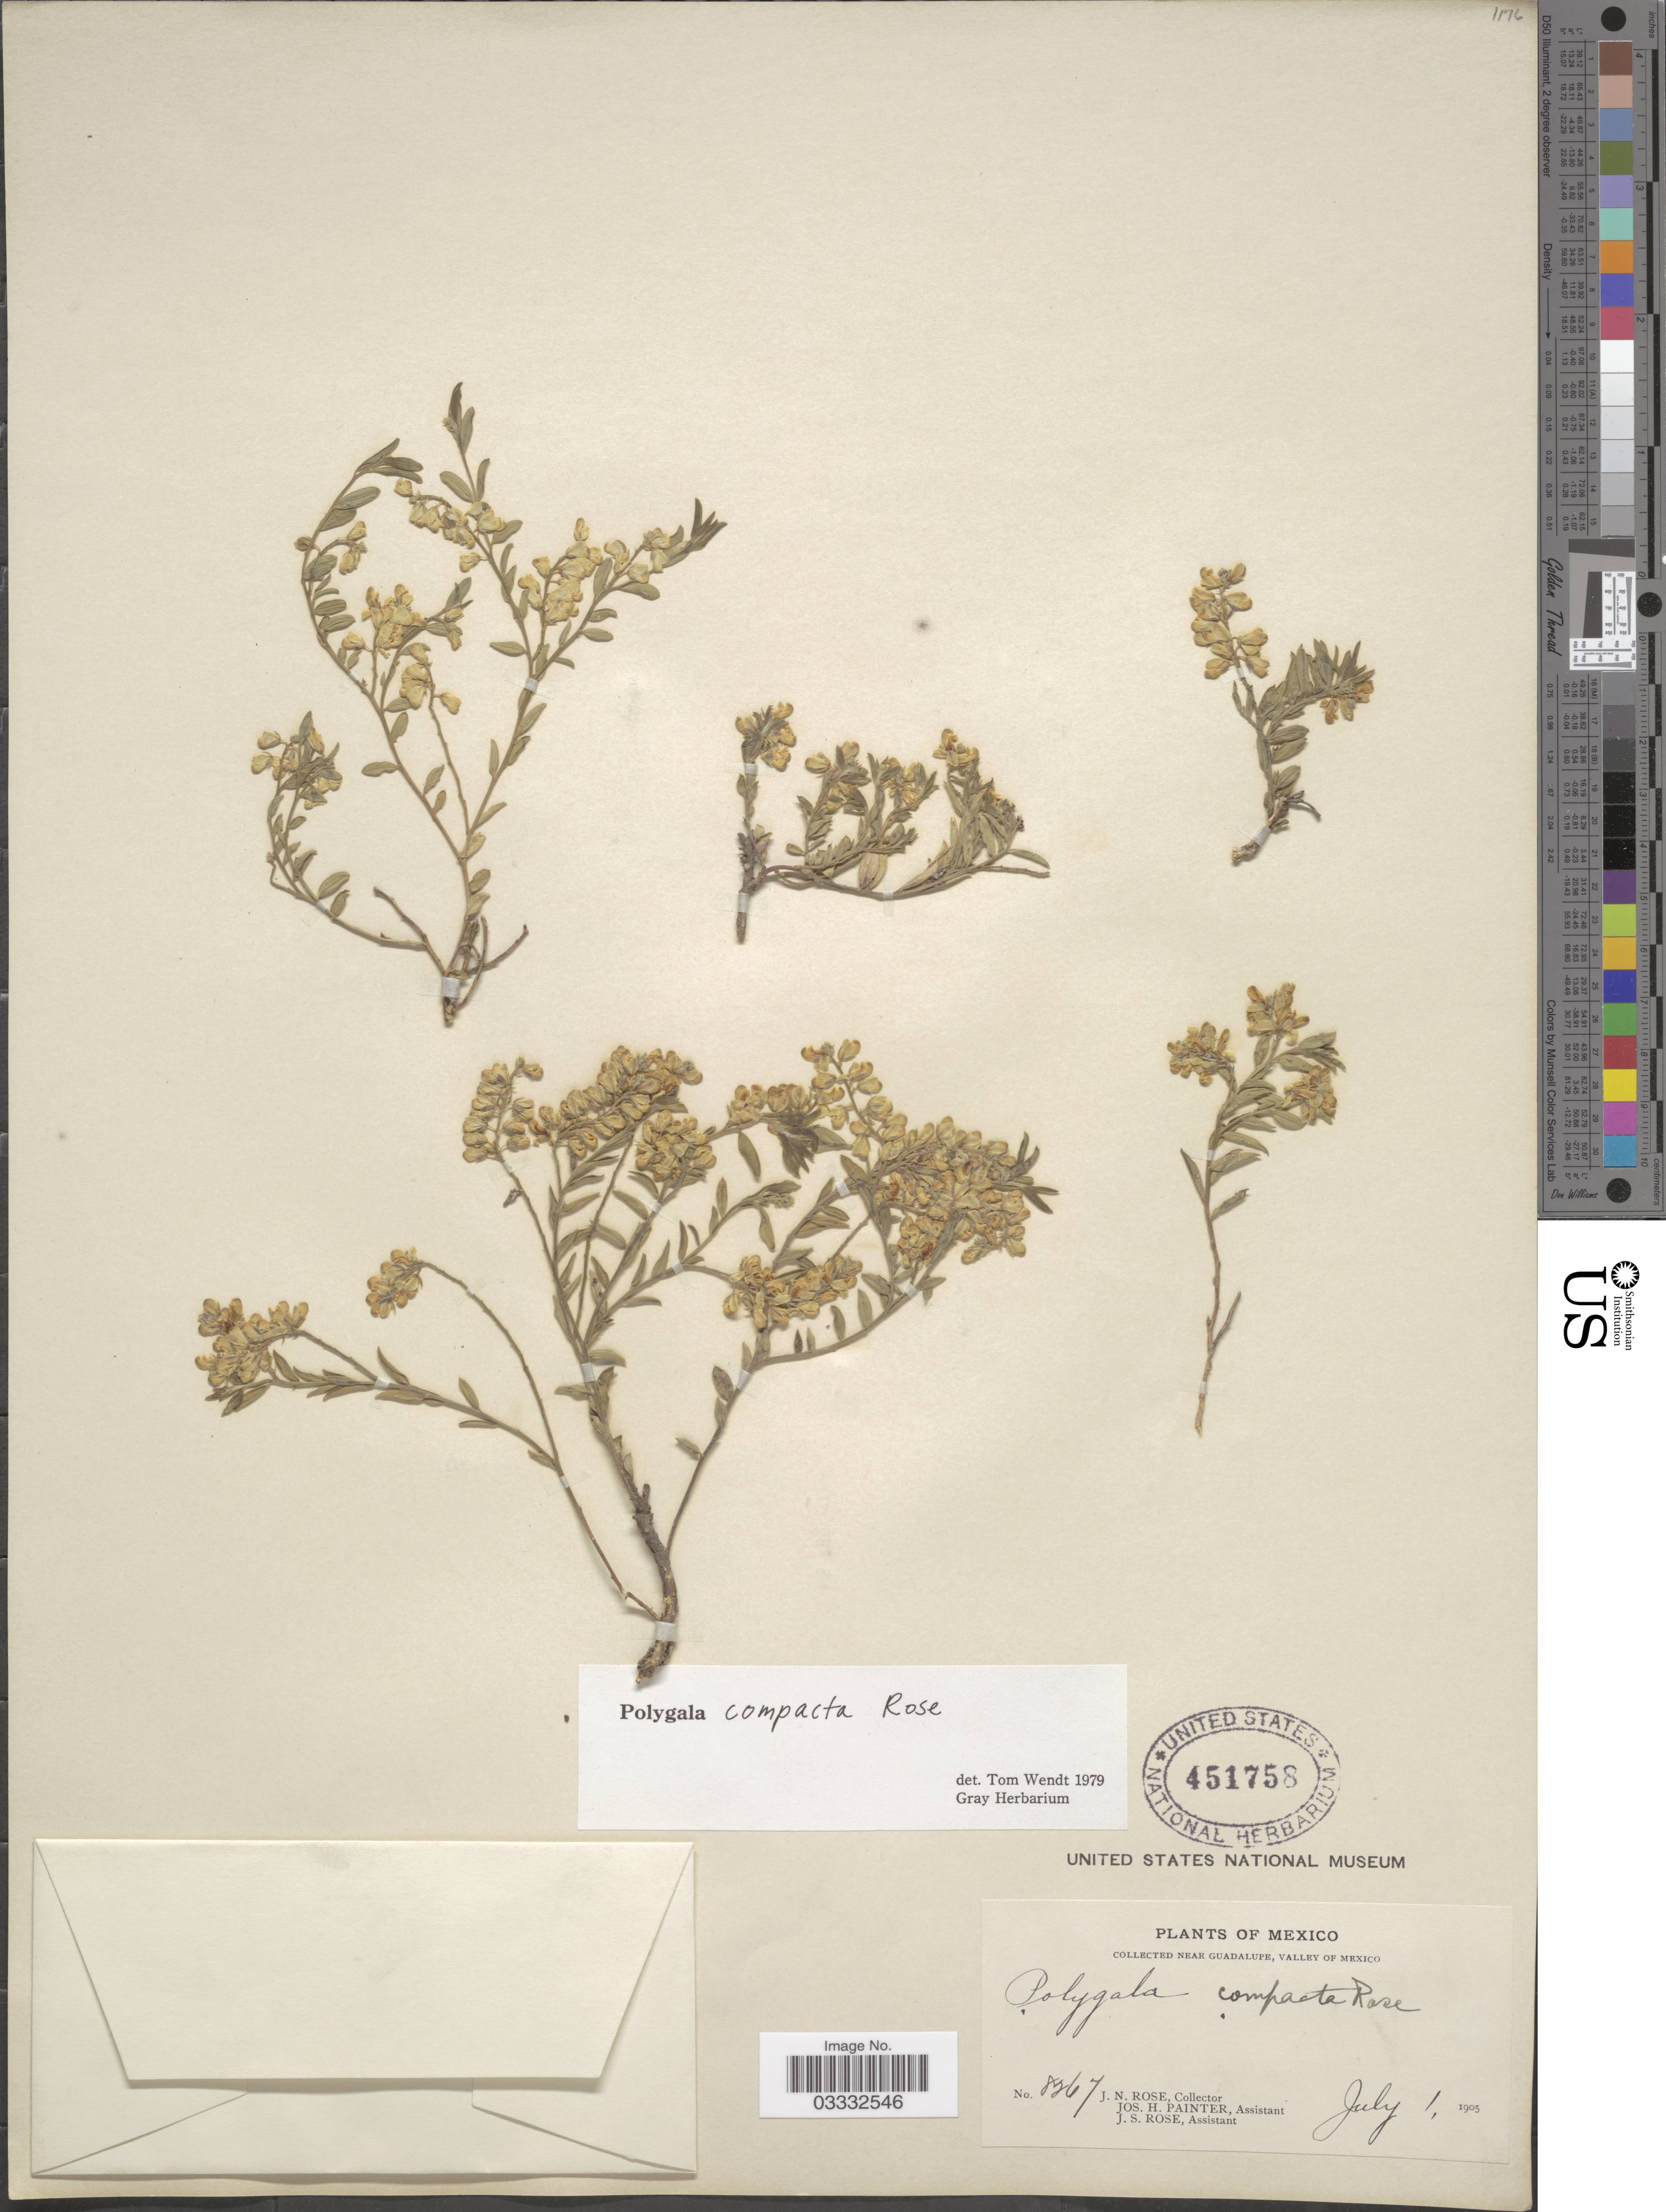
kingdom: Plantae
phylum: Tracheophyta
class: Magnoliopsida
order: Fabales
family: Polygalaceae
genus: Polygala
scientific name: Polygala compacta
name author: Rose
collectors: J. N. Rose, J. H. Painter & J. S. Rose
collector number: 8267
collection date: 1905-07-01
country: Mexico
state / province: Baja California Norte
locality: Near Guadalupe, Valley of Mexico.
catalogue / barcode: US 451758